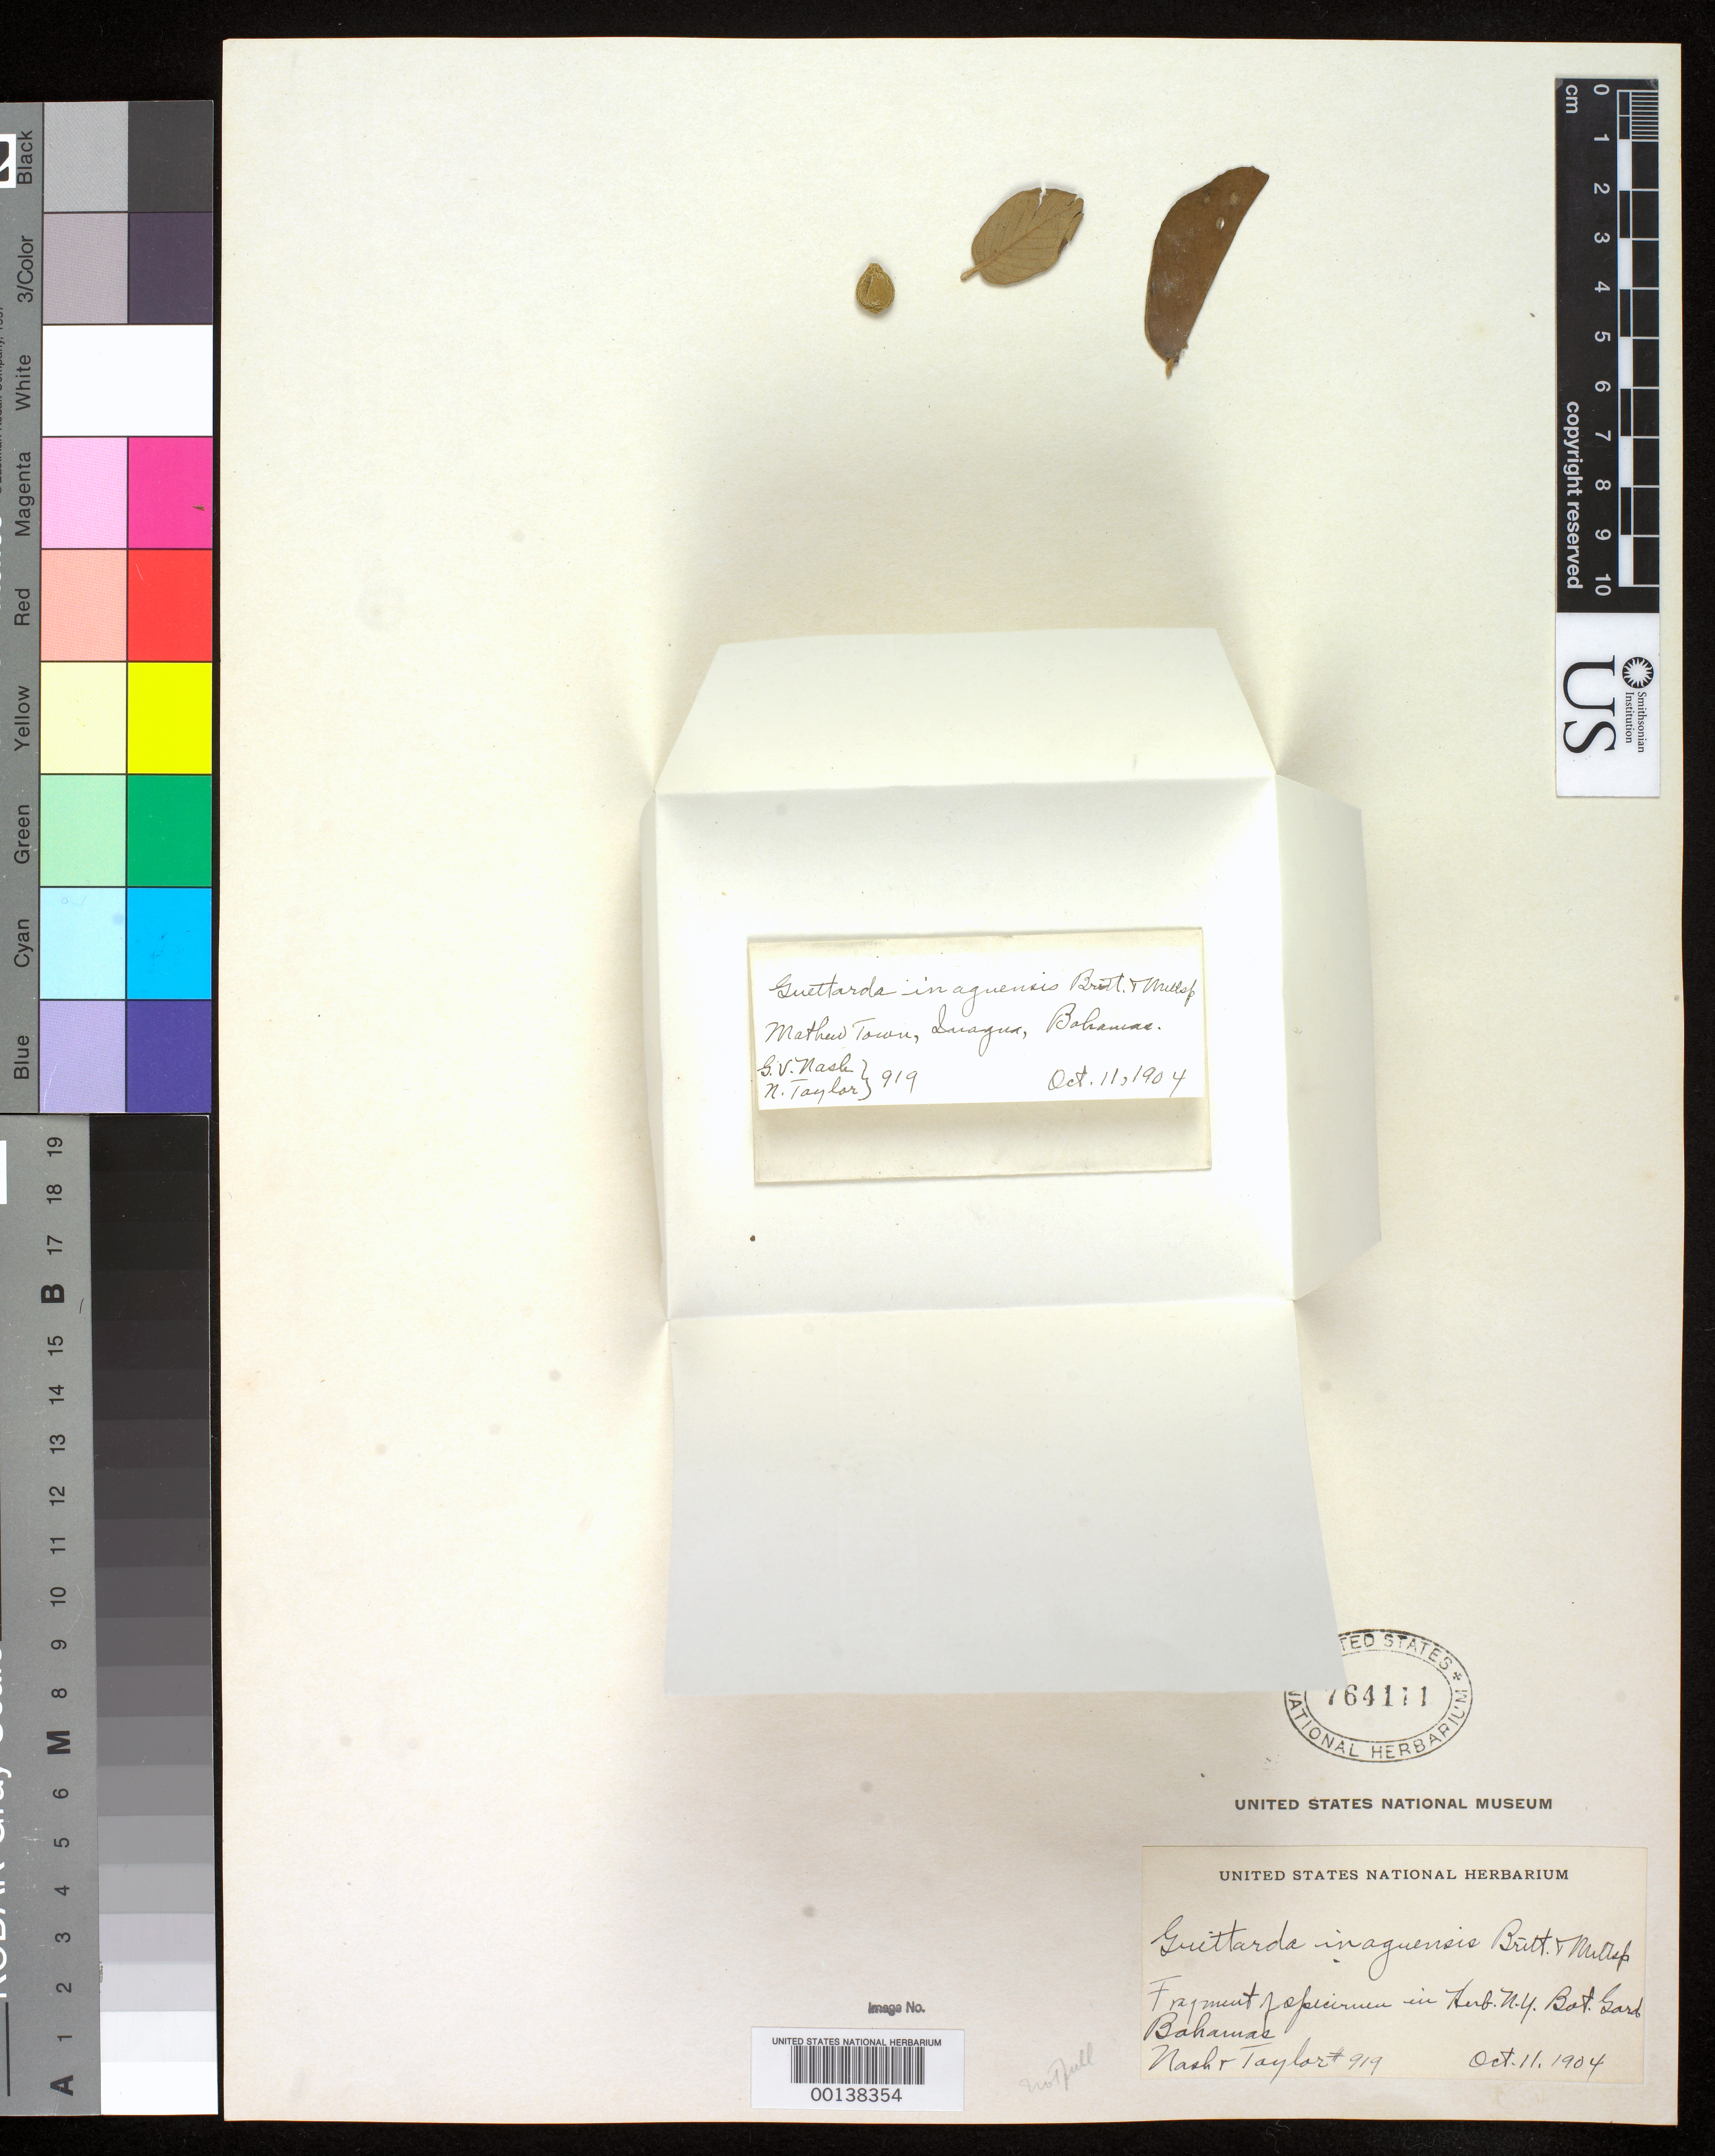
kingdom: Plantae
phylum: Tracheophyta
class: Magnoliopsida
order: Gentianales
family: Rubiaceae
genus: Guettarda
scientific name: Guettarda inaguensis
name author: Britton & Millsp.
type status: Isotype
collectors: G. V. Nash & N. Taylor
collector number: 919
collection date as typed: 11 Oct 1904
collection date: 1904-10-11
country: Bahamas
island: Inagua Island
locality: Matthew town.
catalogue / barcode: US 764111